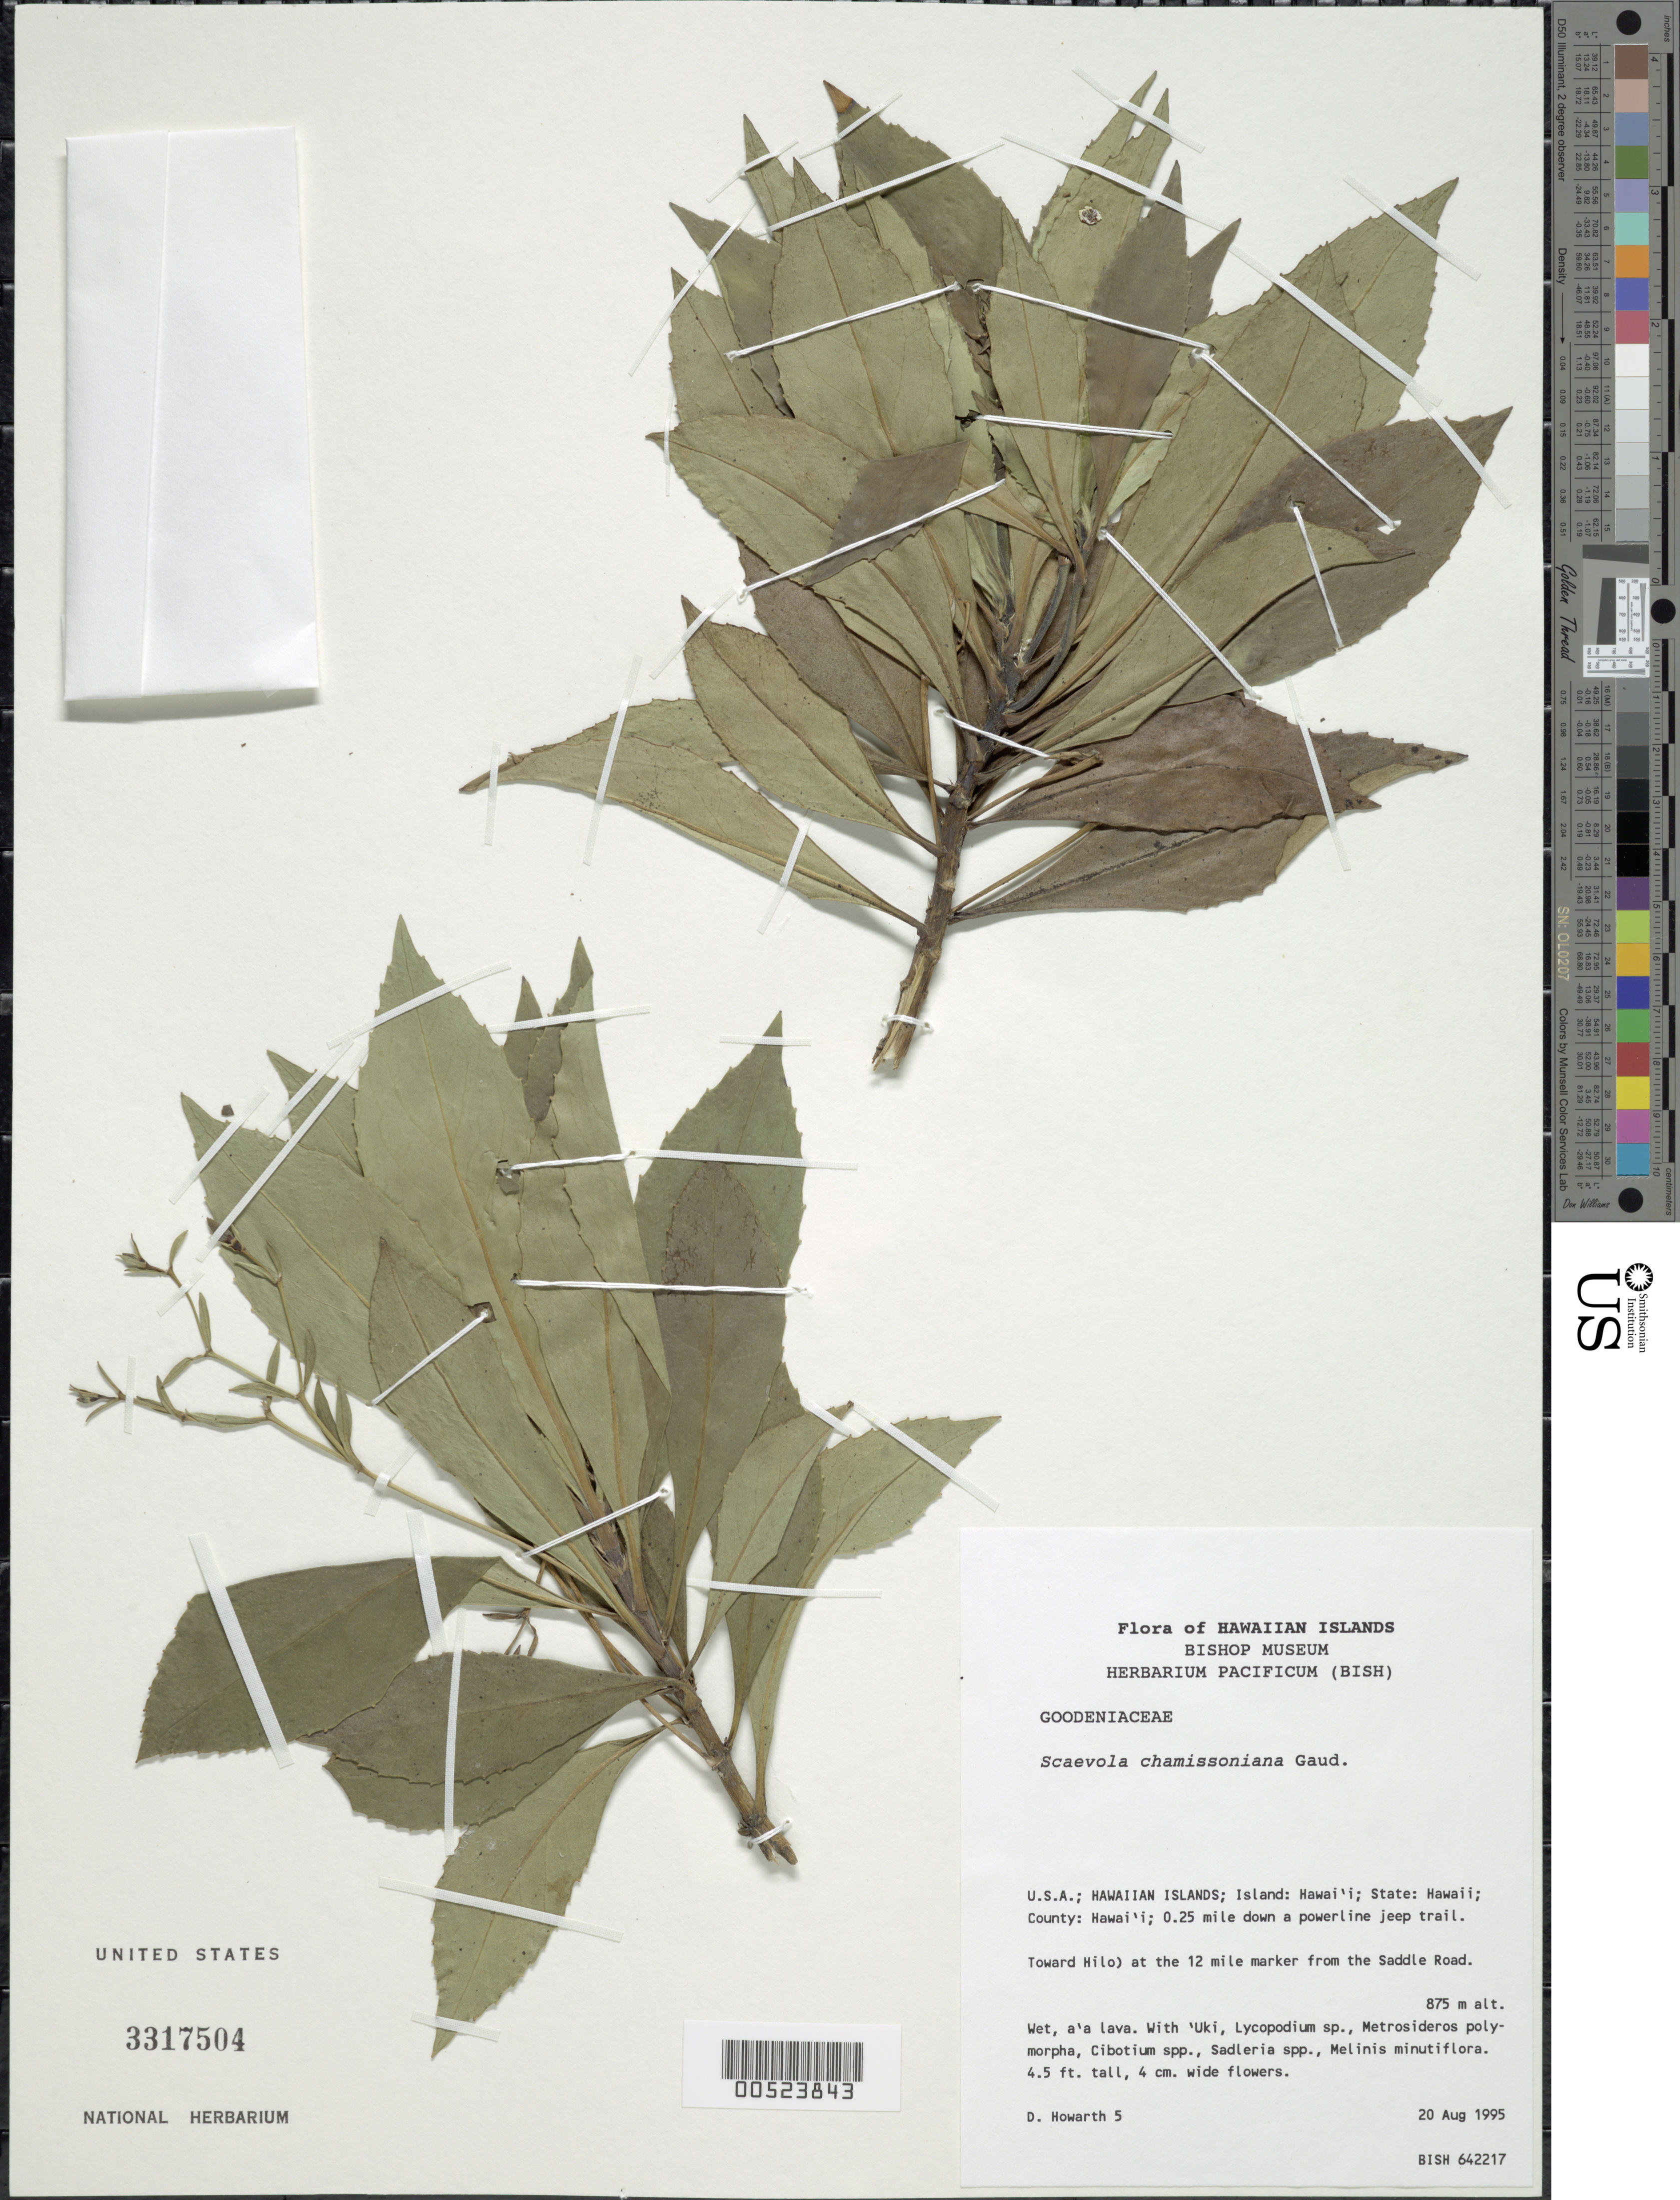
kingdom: Plantae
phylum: Tracheophyta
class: Magnoliopsida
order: Asterales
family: Goodeniaceae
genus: Scaevola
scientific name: Scaevola chamissoniana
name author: Gaudich.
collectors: D. Howarth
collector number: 5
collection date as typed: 20 Aug 1995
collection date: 1995-08-20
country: United States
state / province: Hawaii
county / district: Hawaii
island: Hawaii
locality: Hawaii county, 0.25 mi down a powerline jeep trail toward Hilo at the 12 mi marker from the Saddle Rd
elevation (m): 875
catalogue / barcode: US 3317504